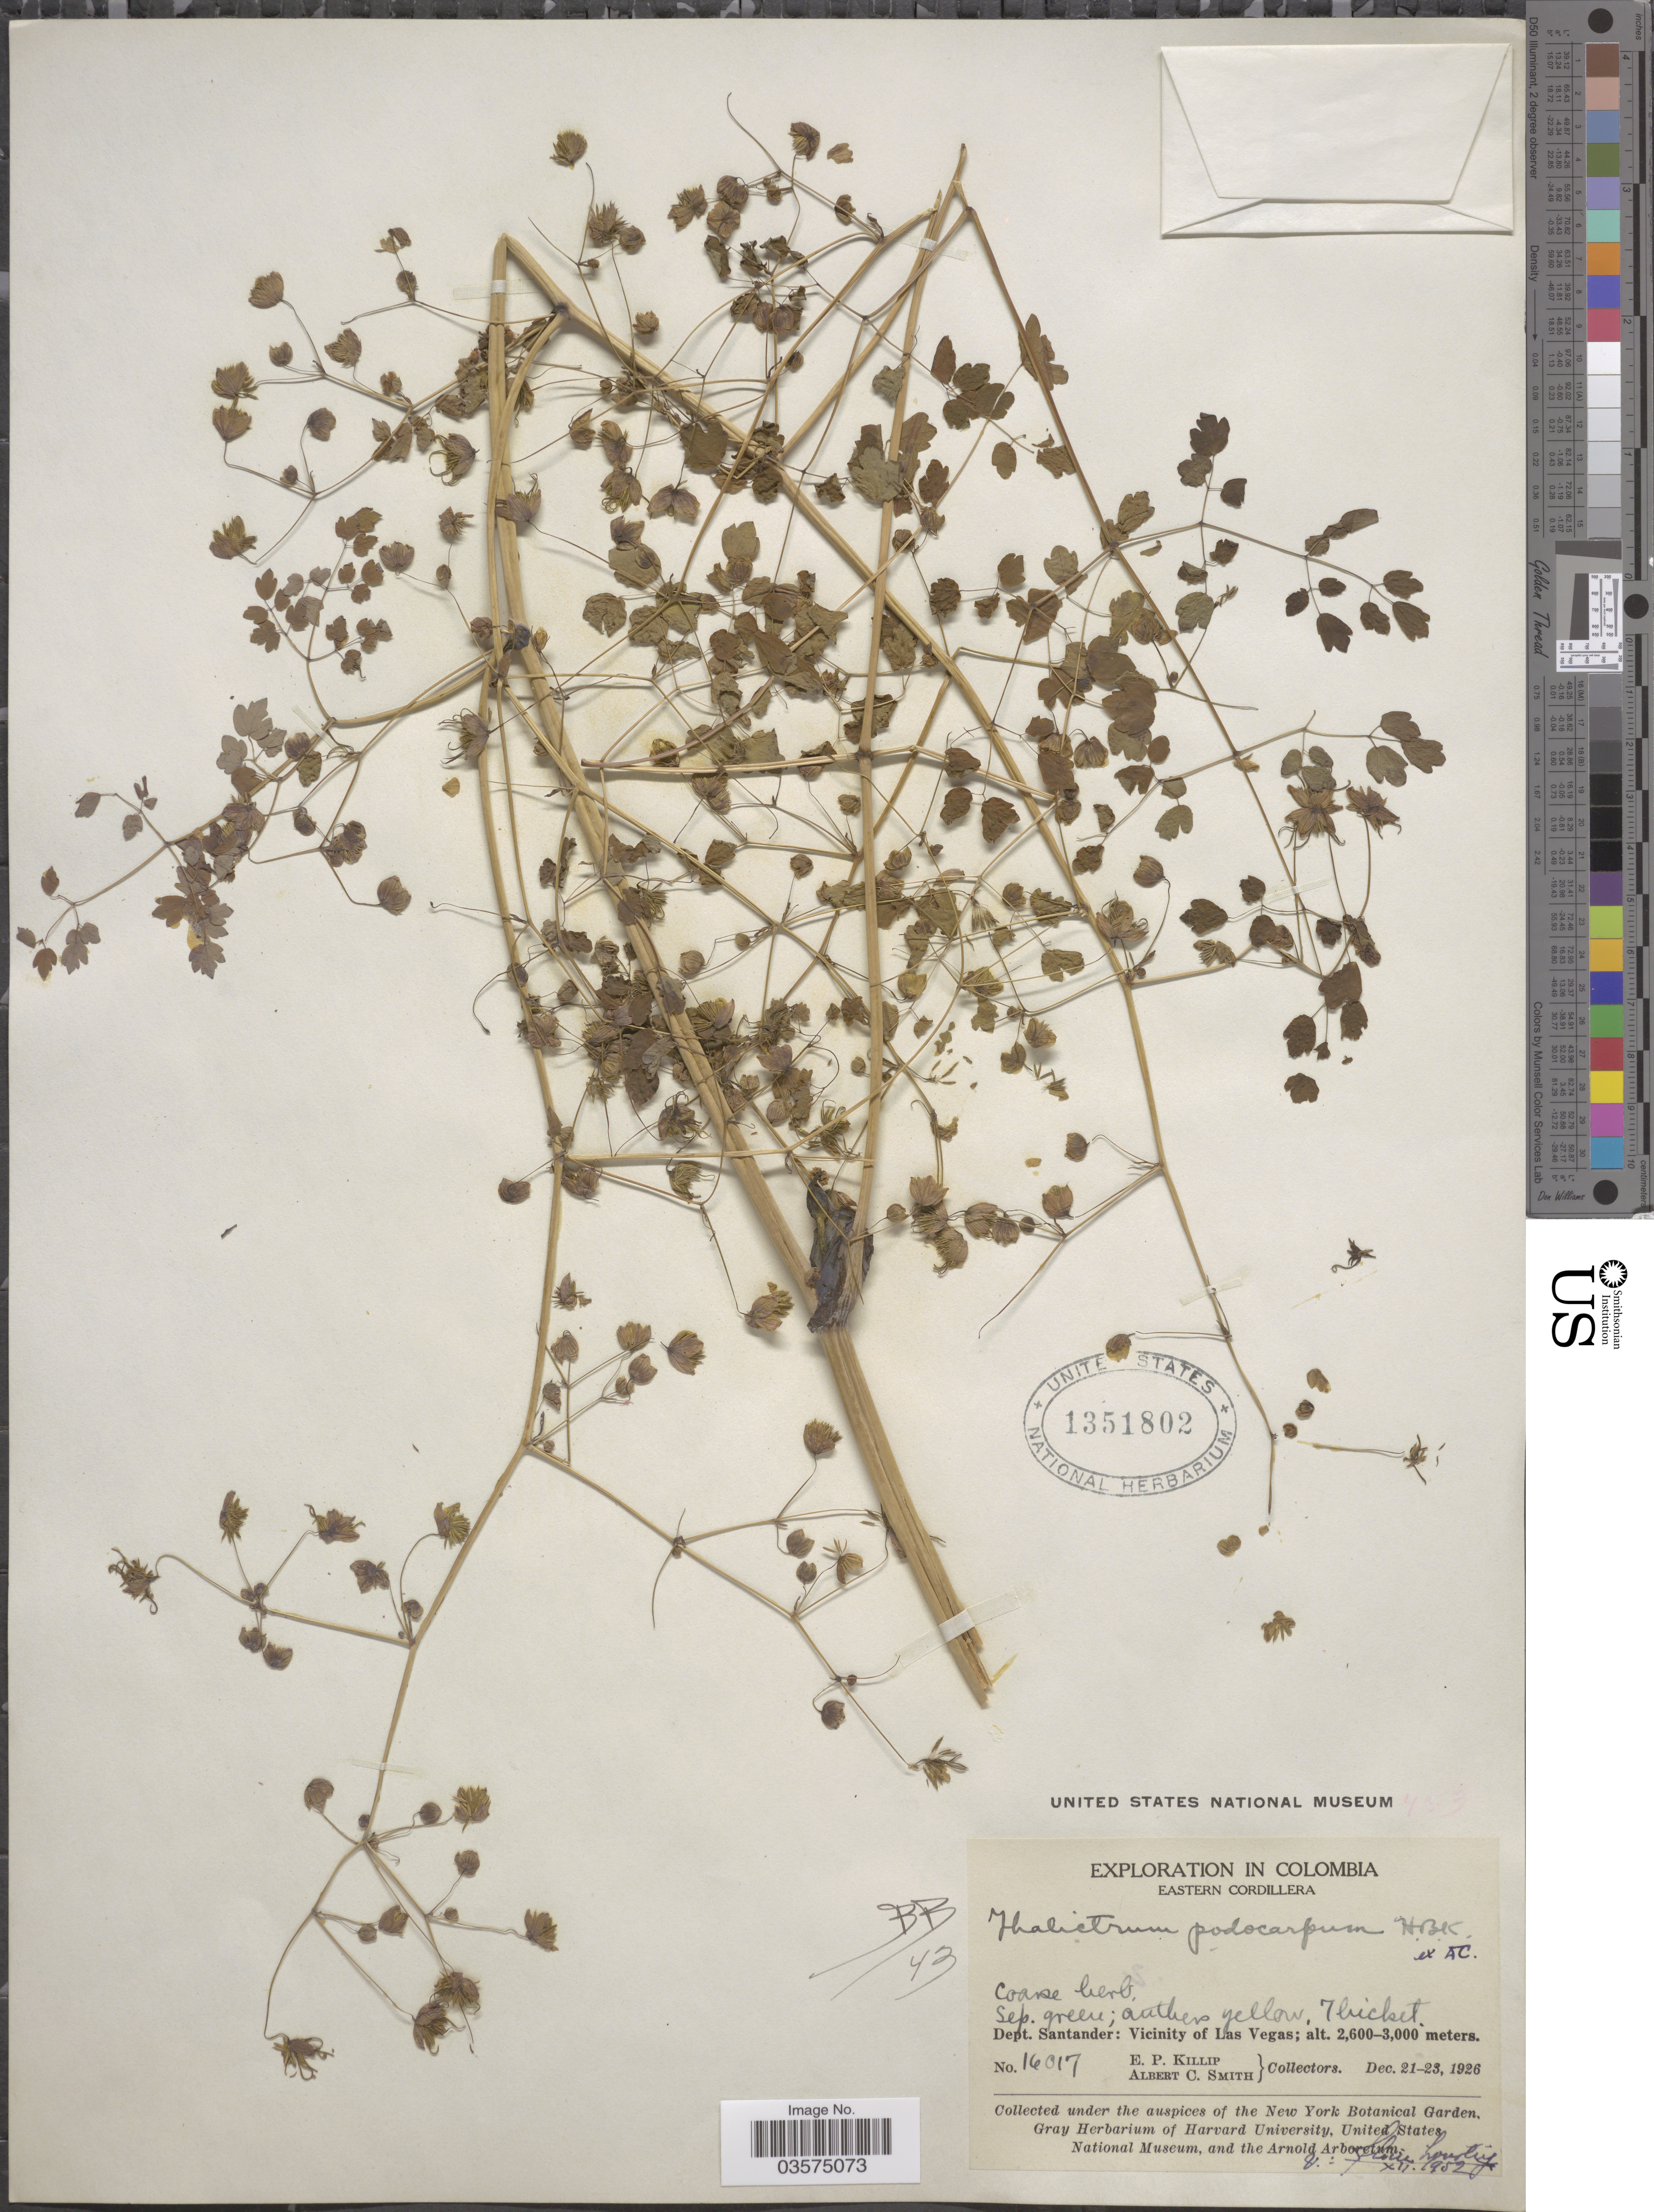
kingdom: Plantae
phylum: Tracheophyta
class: Magnoliopsida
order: Ranunculales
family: Ranunculaceae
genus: Thalictrum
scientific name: Thalictrum podocarpum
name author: Kunth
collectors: E. P. Killip & A. C. Smith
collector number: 16017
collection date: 1926-12-21/1926-12-23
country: Colombia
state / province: Santander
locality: Eastern Cordillera. Dept. Santander: Vicinity of Las Vegas.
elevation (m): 2600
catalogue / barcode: US 1351802